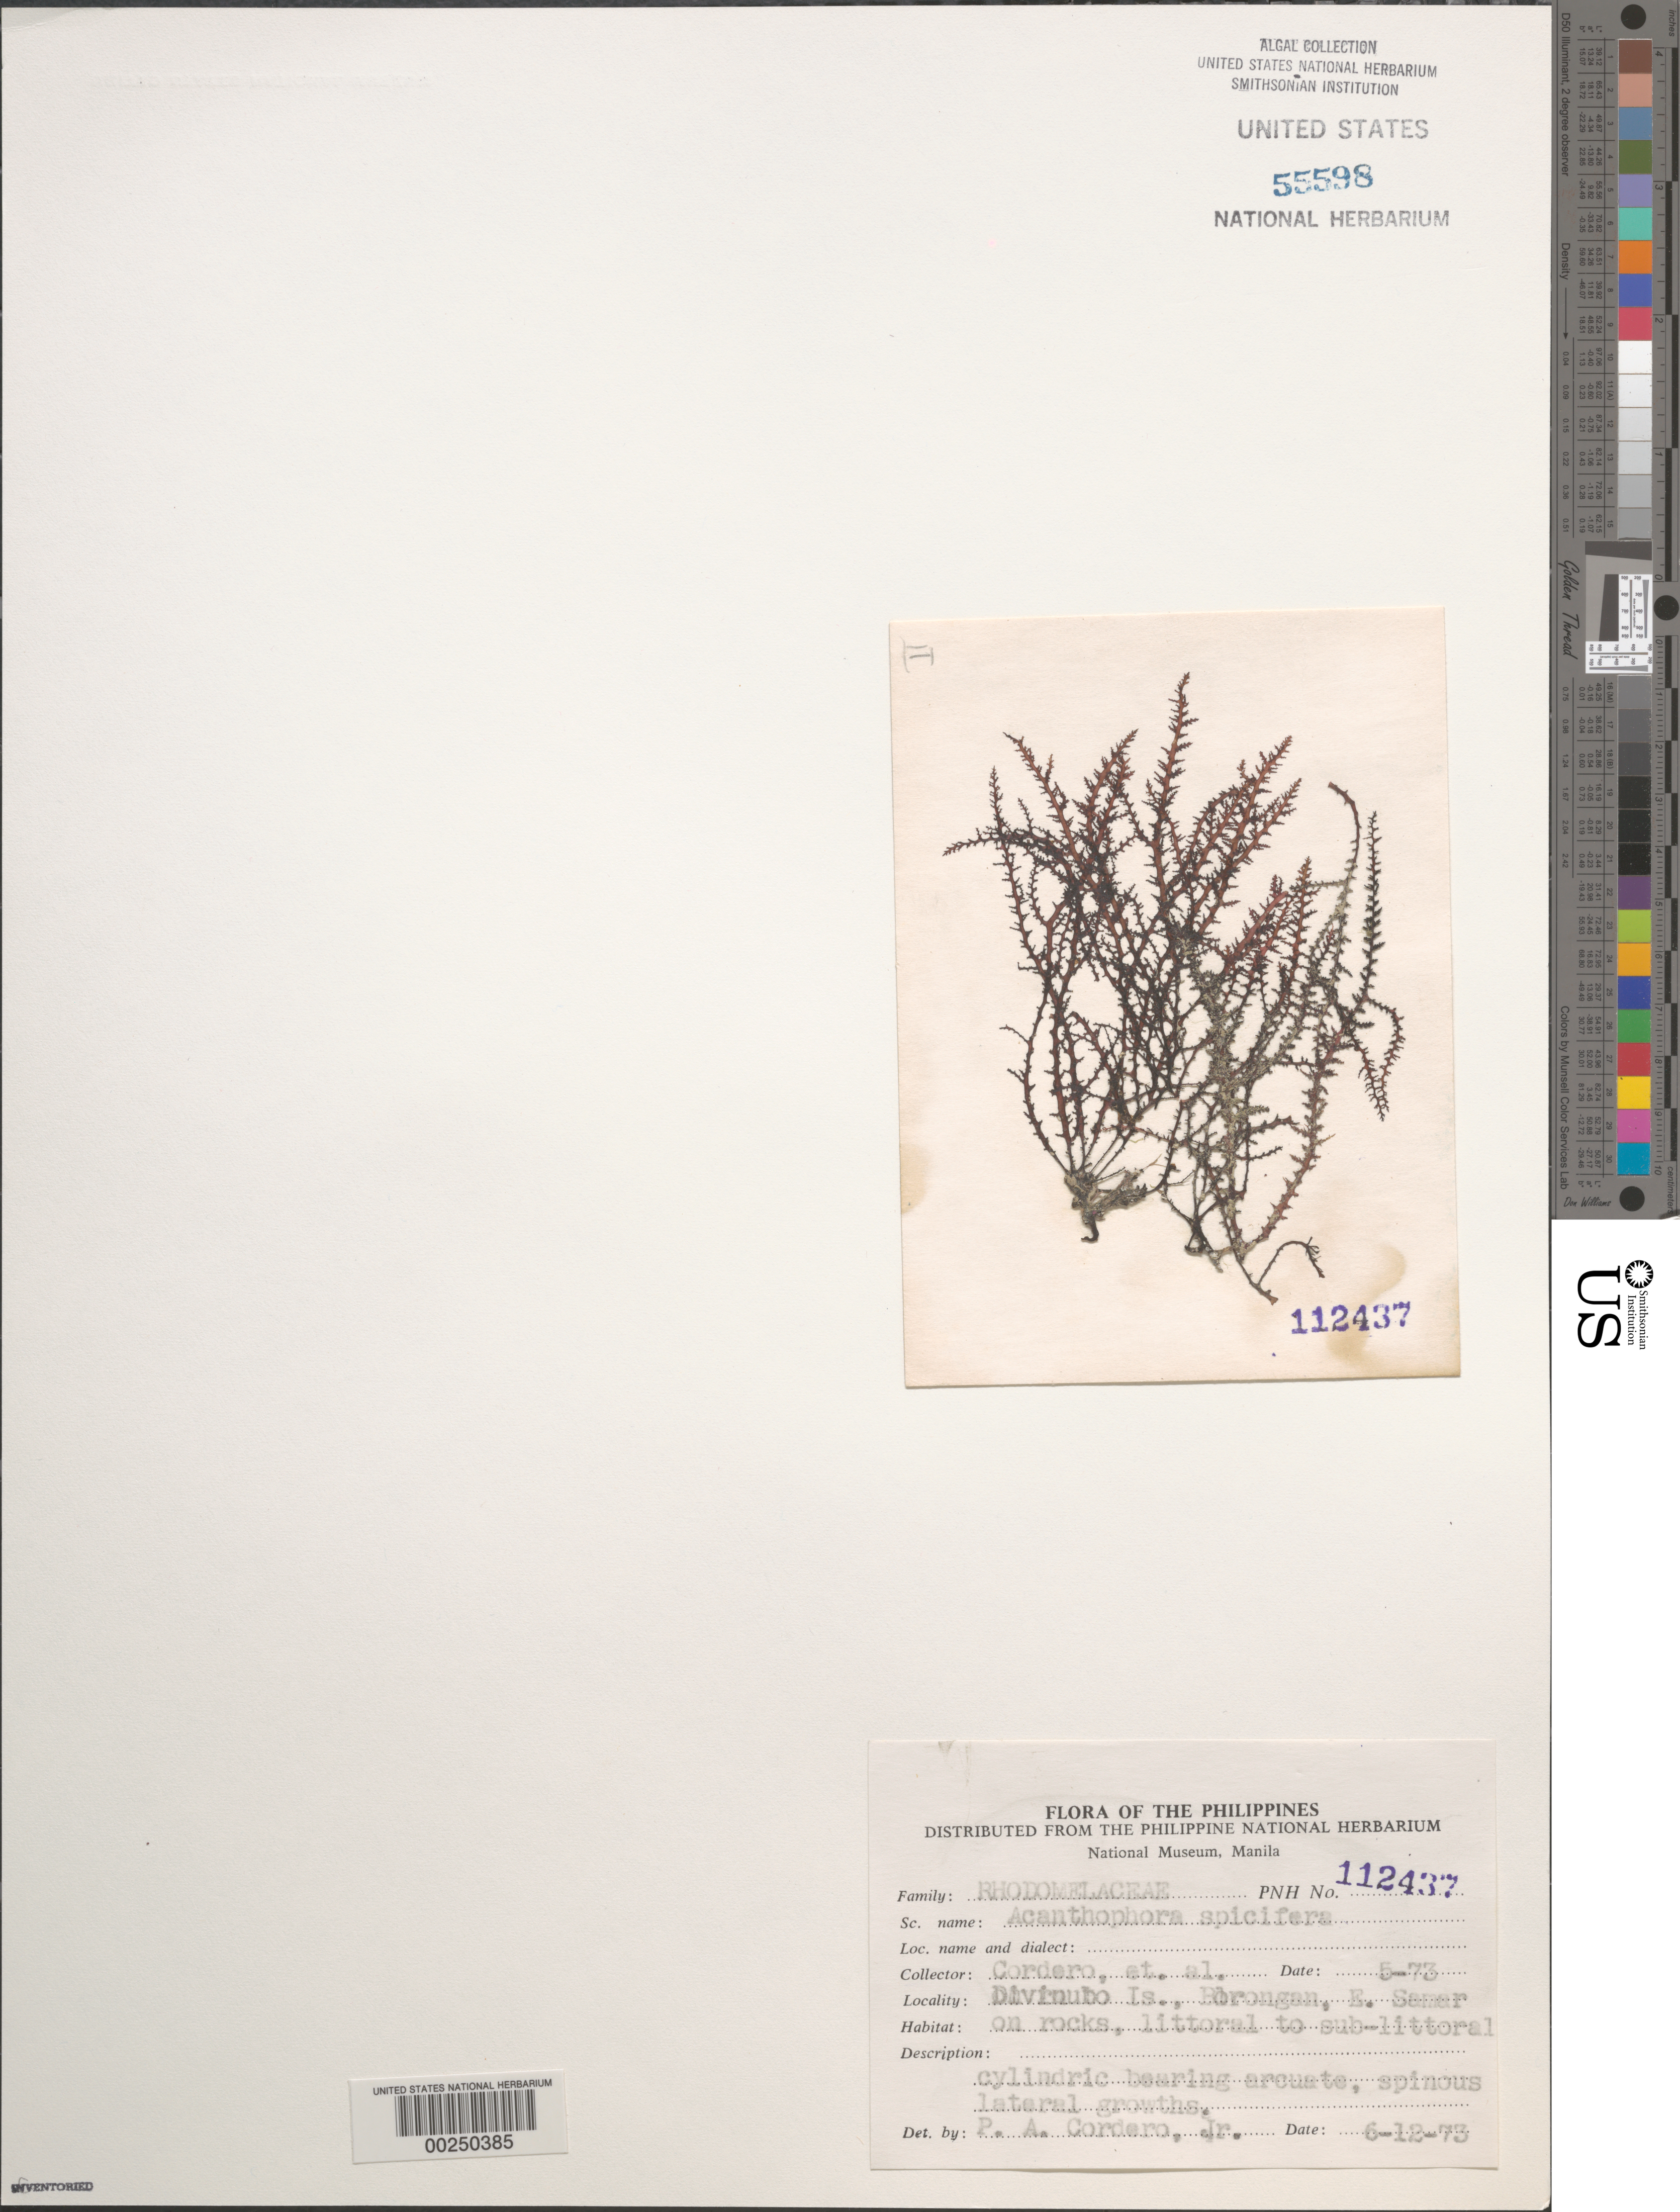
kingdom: Plantae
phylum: Rhodophyta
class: Florideophyceae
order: Ceramiales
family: Rhodomelaceae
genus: Acanthophora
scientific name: Acanthophora spicifera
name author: (Vahl) Børgesen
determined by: Cordero, P. A., Jr.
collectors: P. A. Cordero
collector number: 112437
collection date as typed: May 1973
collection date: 1973-05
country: Philippines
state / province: Eastern Visayas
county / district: Eastern Samar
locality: Divinubo island, borongan, east samar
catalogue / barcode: US 55598